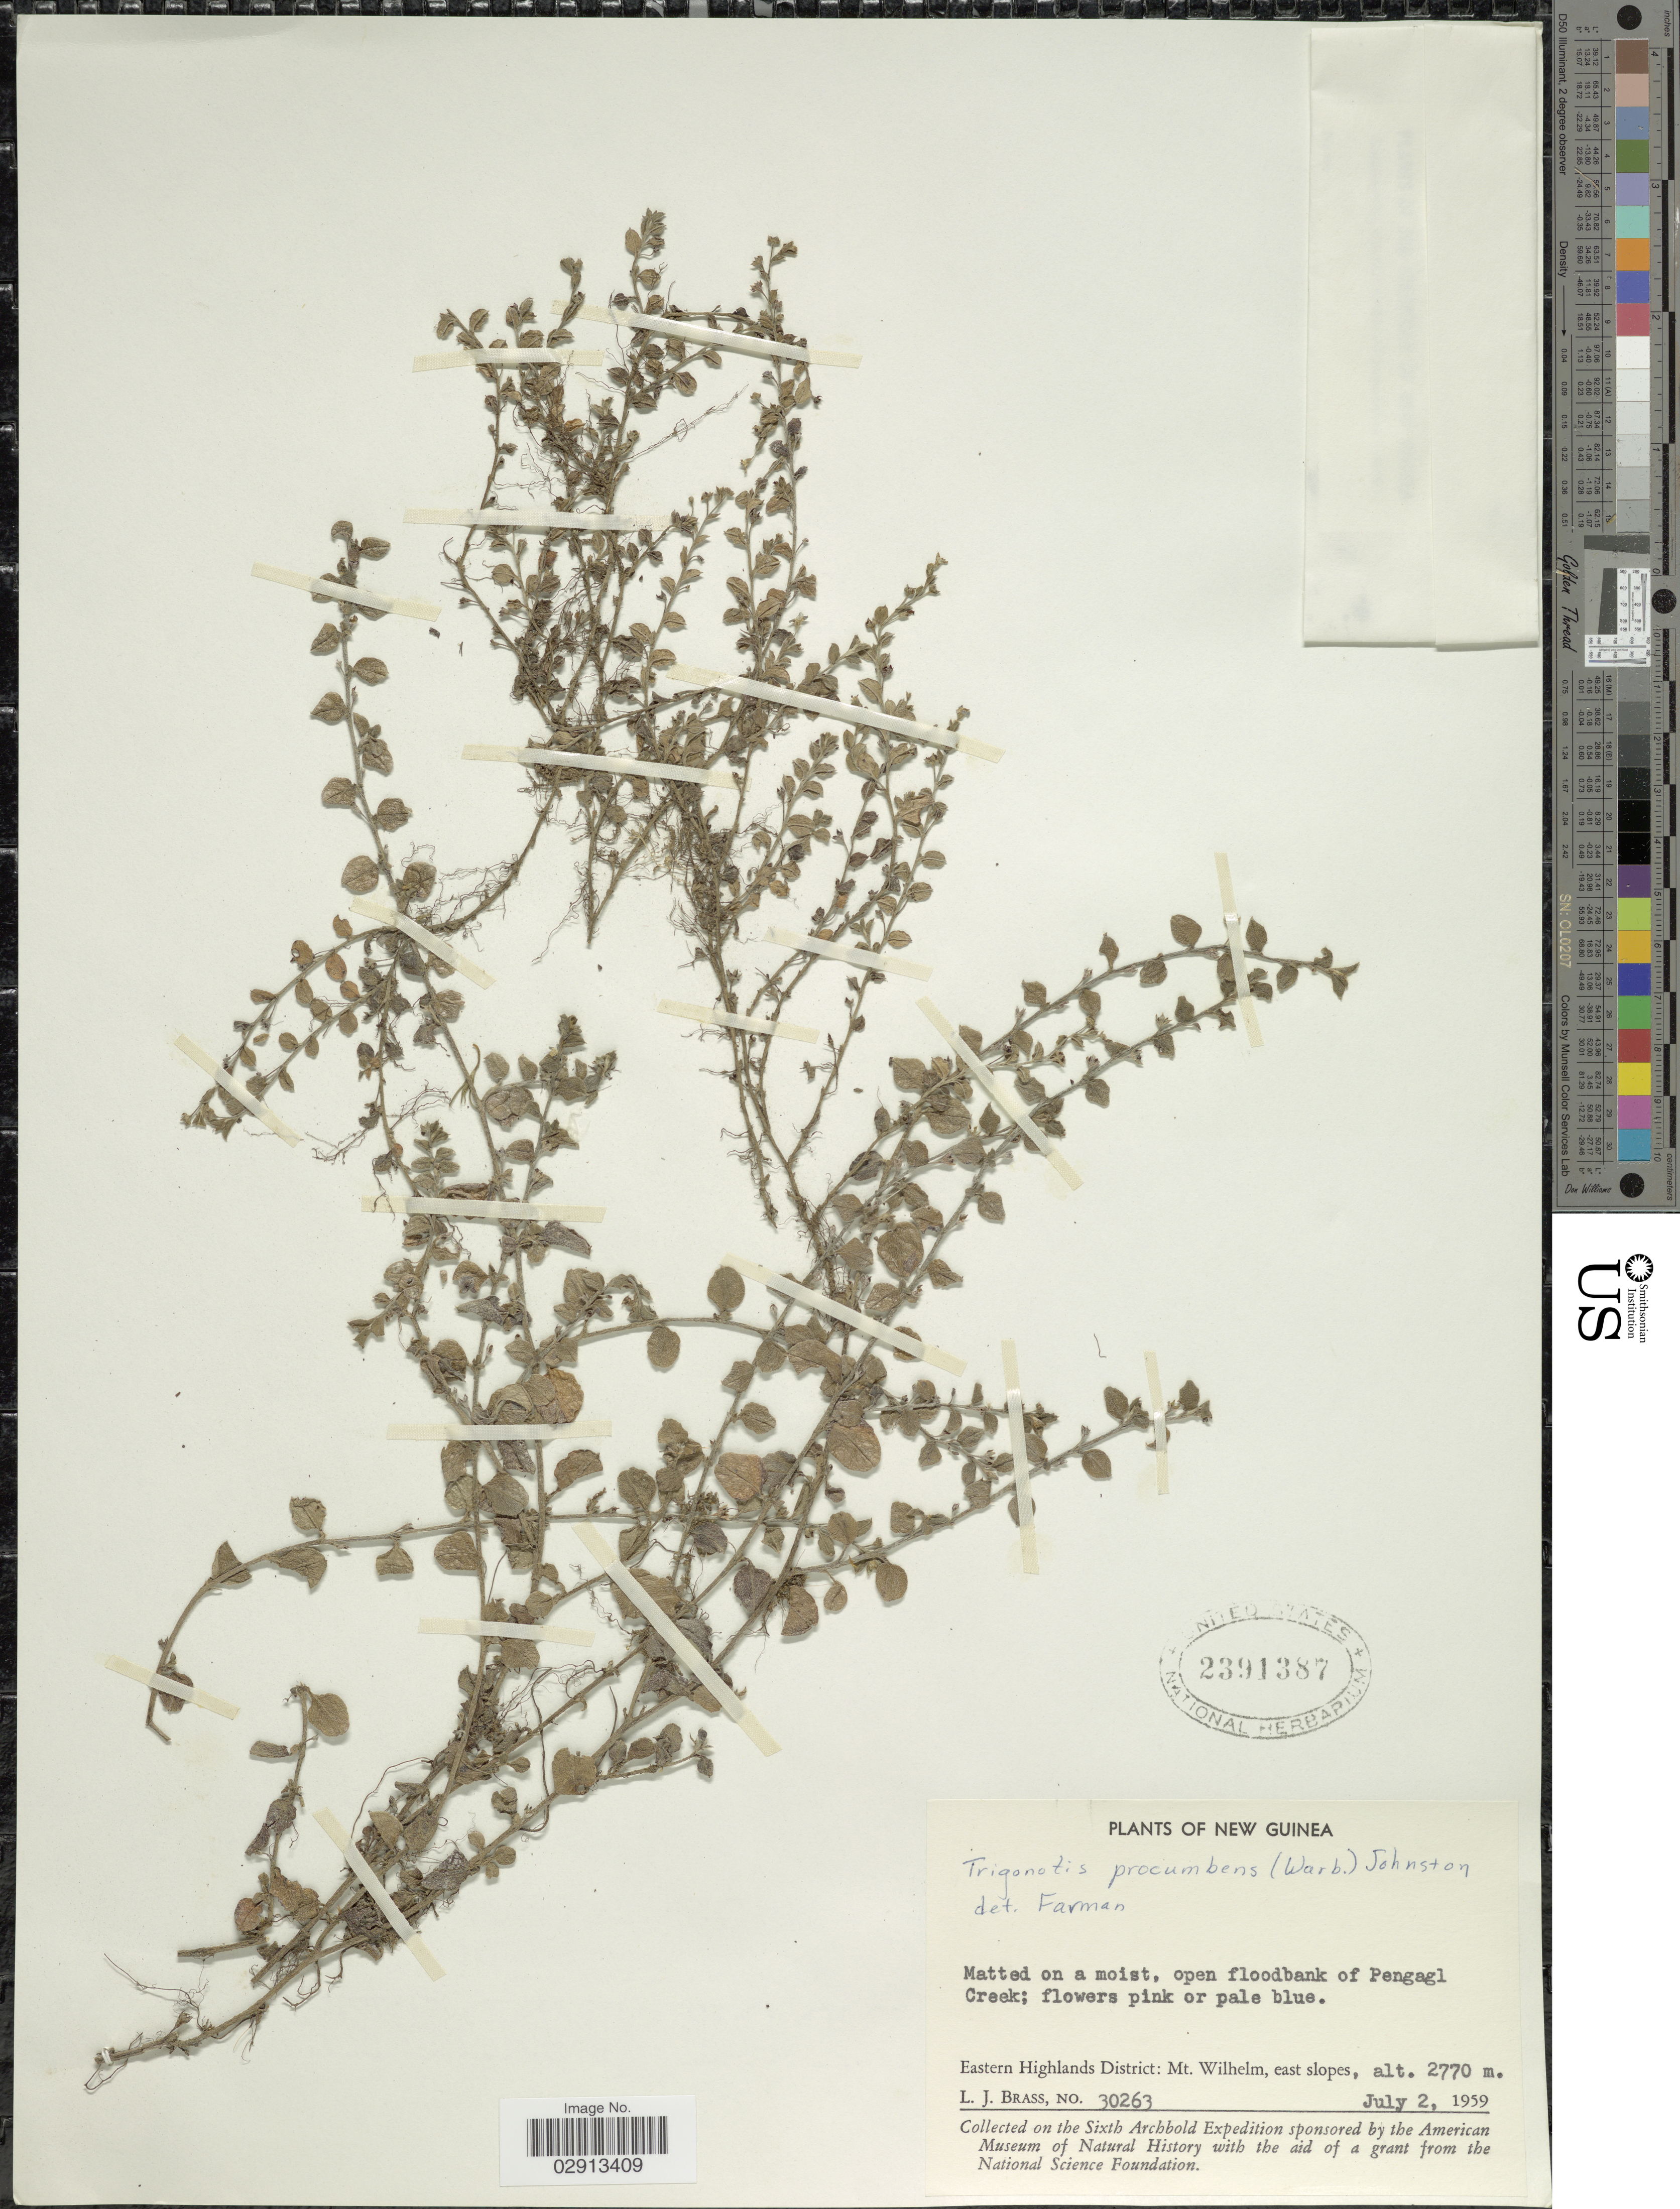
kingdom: Plantae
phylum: Tracheophyta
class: Magnoliopsida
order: Boraginales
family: Boraginaceae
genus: Trigonotis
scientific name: Trigonotis procumbens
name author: (Warb.) I.M. Johnst.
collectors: L. J. Brass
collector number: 30263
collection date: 1959-07-02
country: Papua New Guinea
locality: New Guinea. Open floodbank of Pengagl Creek. Eastern Highlands District: Mt. Wilhelm, east slopes.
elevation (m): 2770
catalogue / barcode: US 2391387